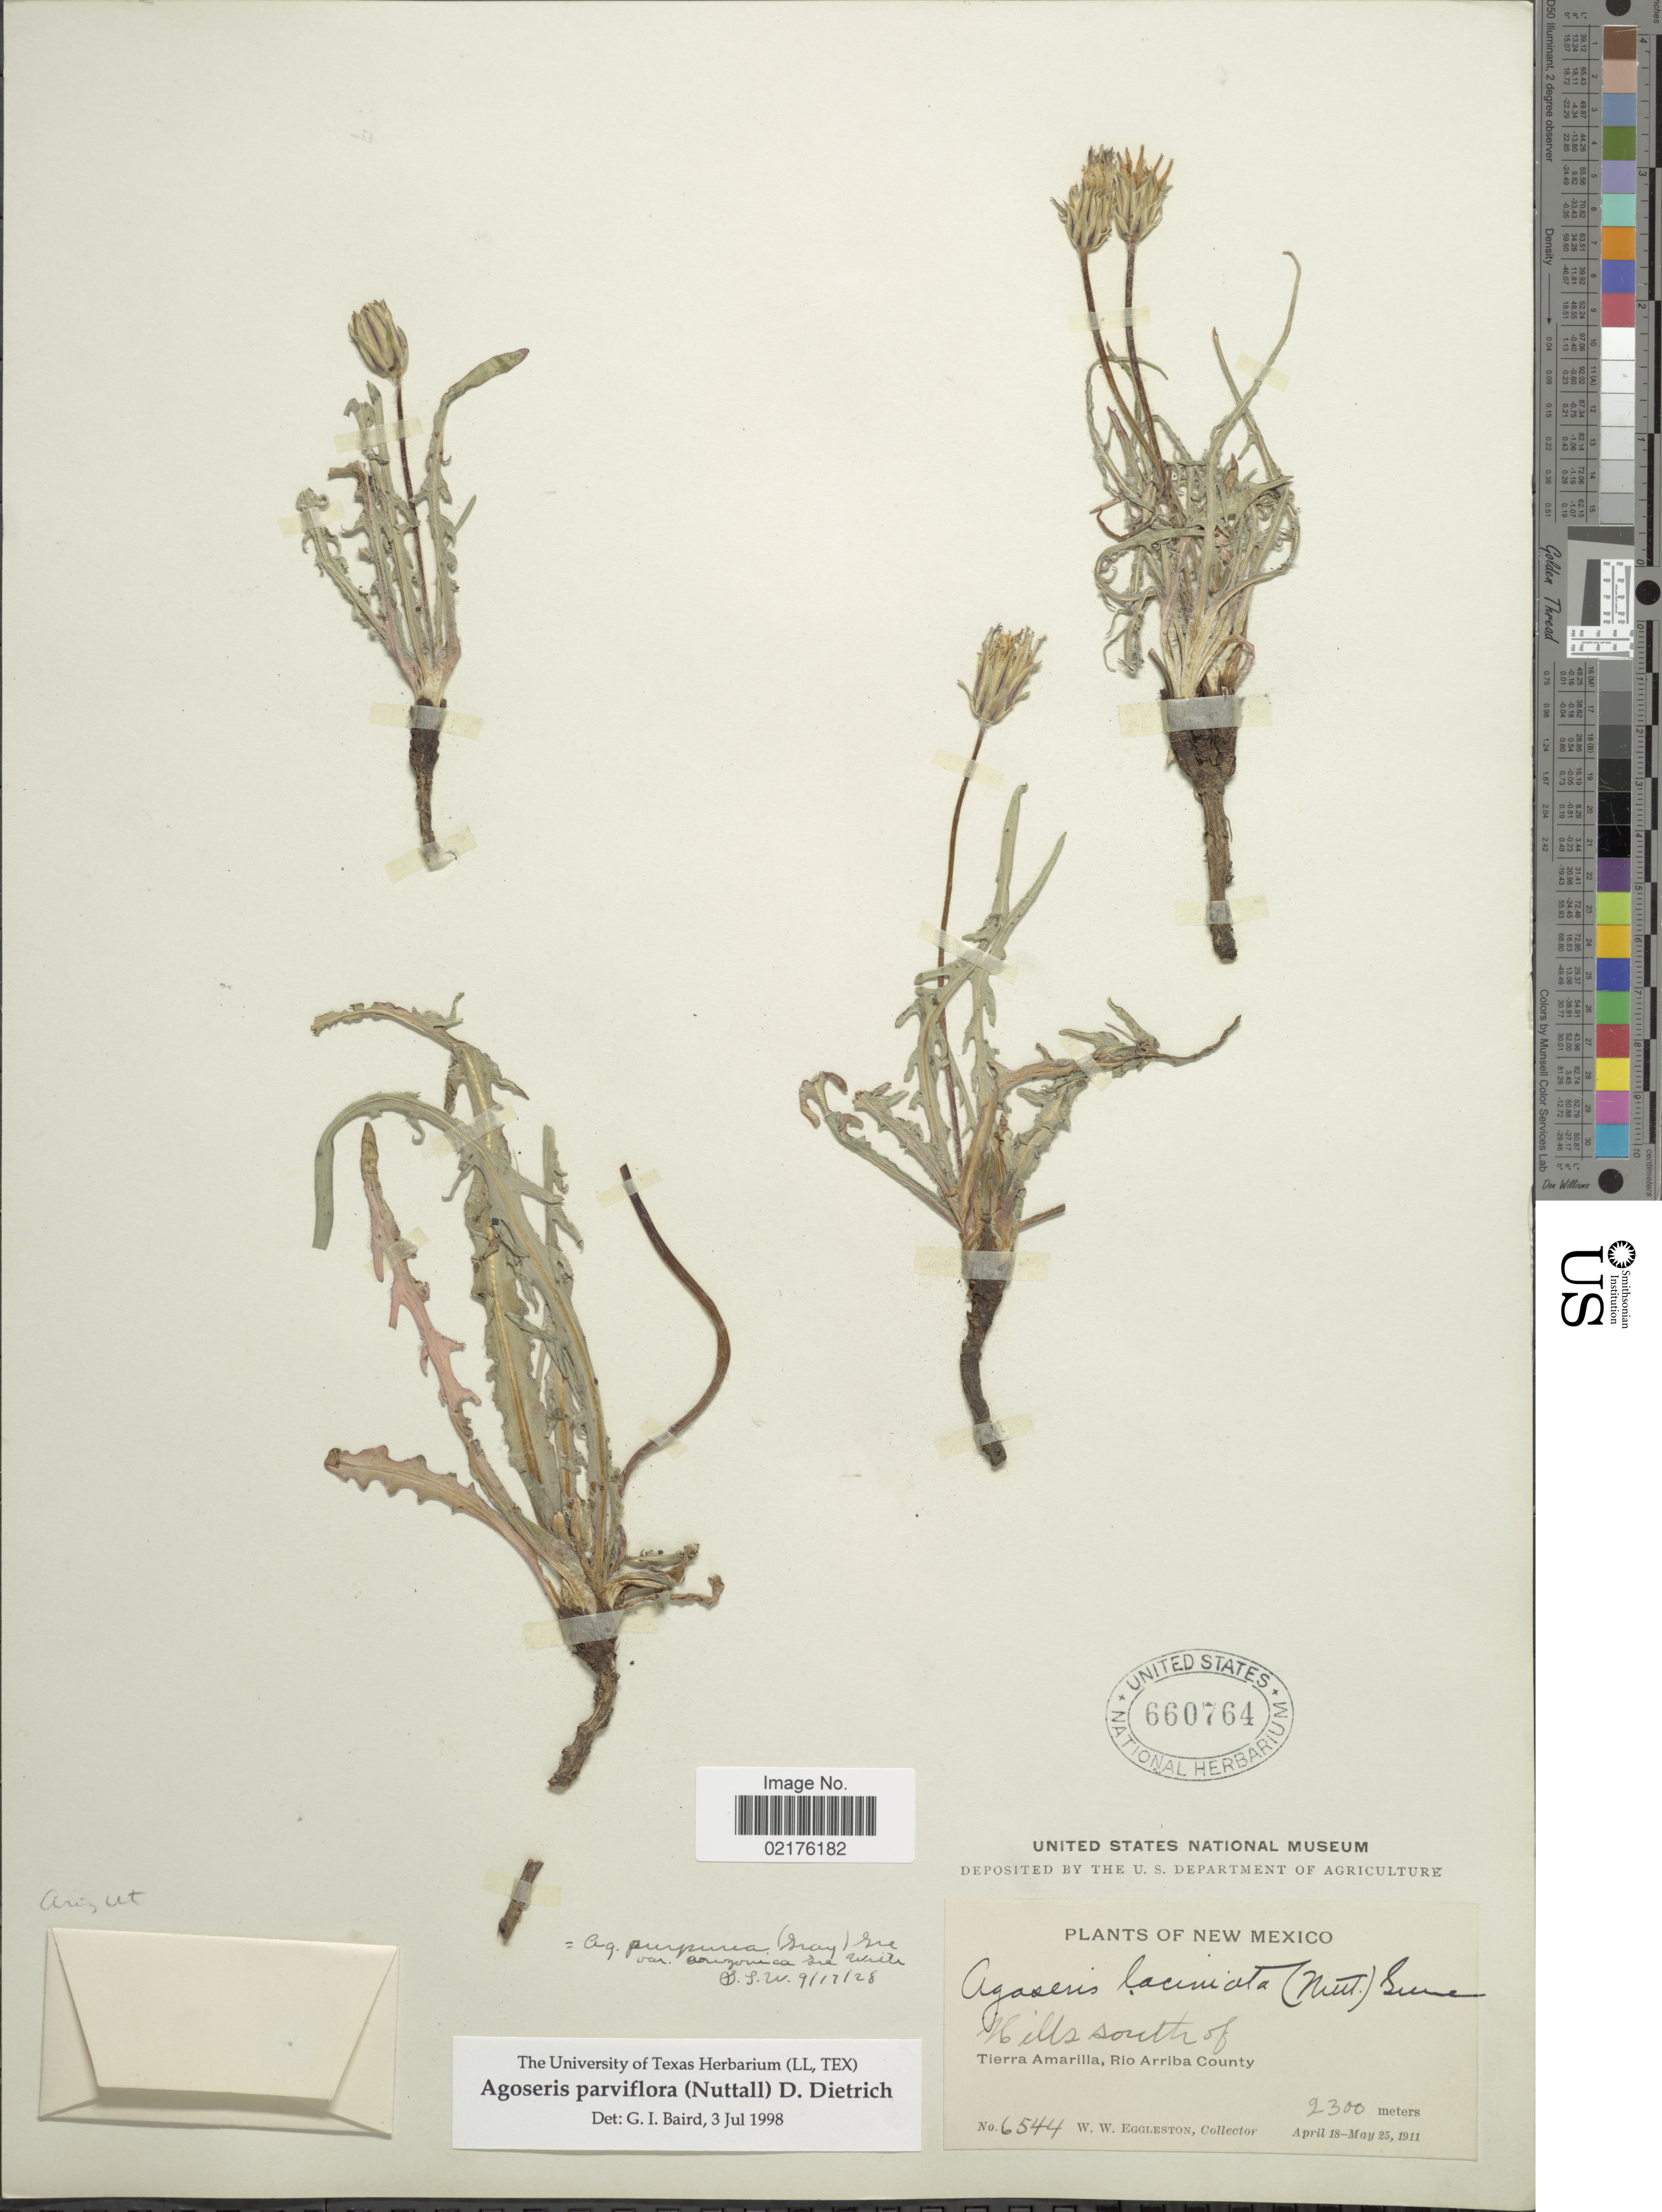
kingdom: Plantae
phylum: Tracheophyta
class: Magnoliopsida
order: Asterales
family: Asteraceae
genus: Agoseris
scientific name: Agoseris parviflora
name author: (Nutt.) D. Dietr.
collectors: W. W. Eggleston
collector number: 654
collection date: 1911-04-18/1911-05-25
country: United States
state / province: New Mexico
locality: Hills south of Tierra Amarilla, Rio Arriba County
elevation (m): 2300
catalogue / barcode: US 660764